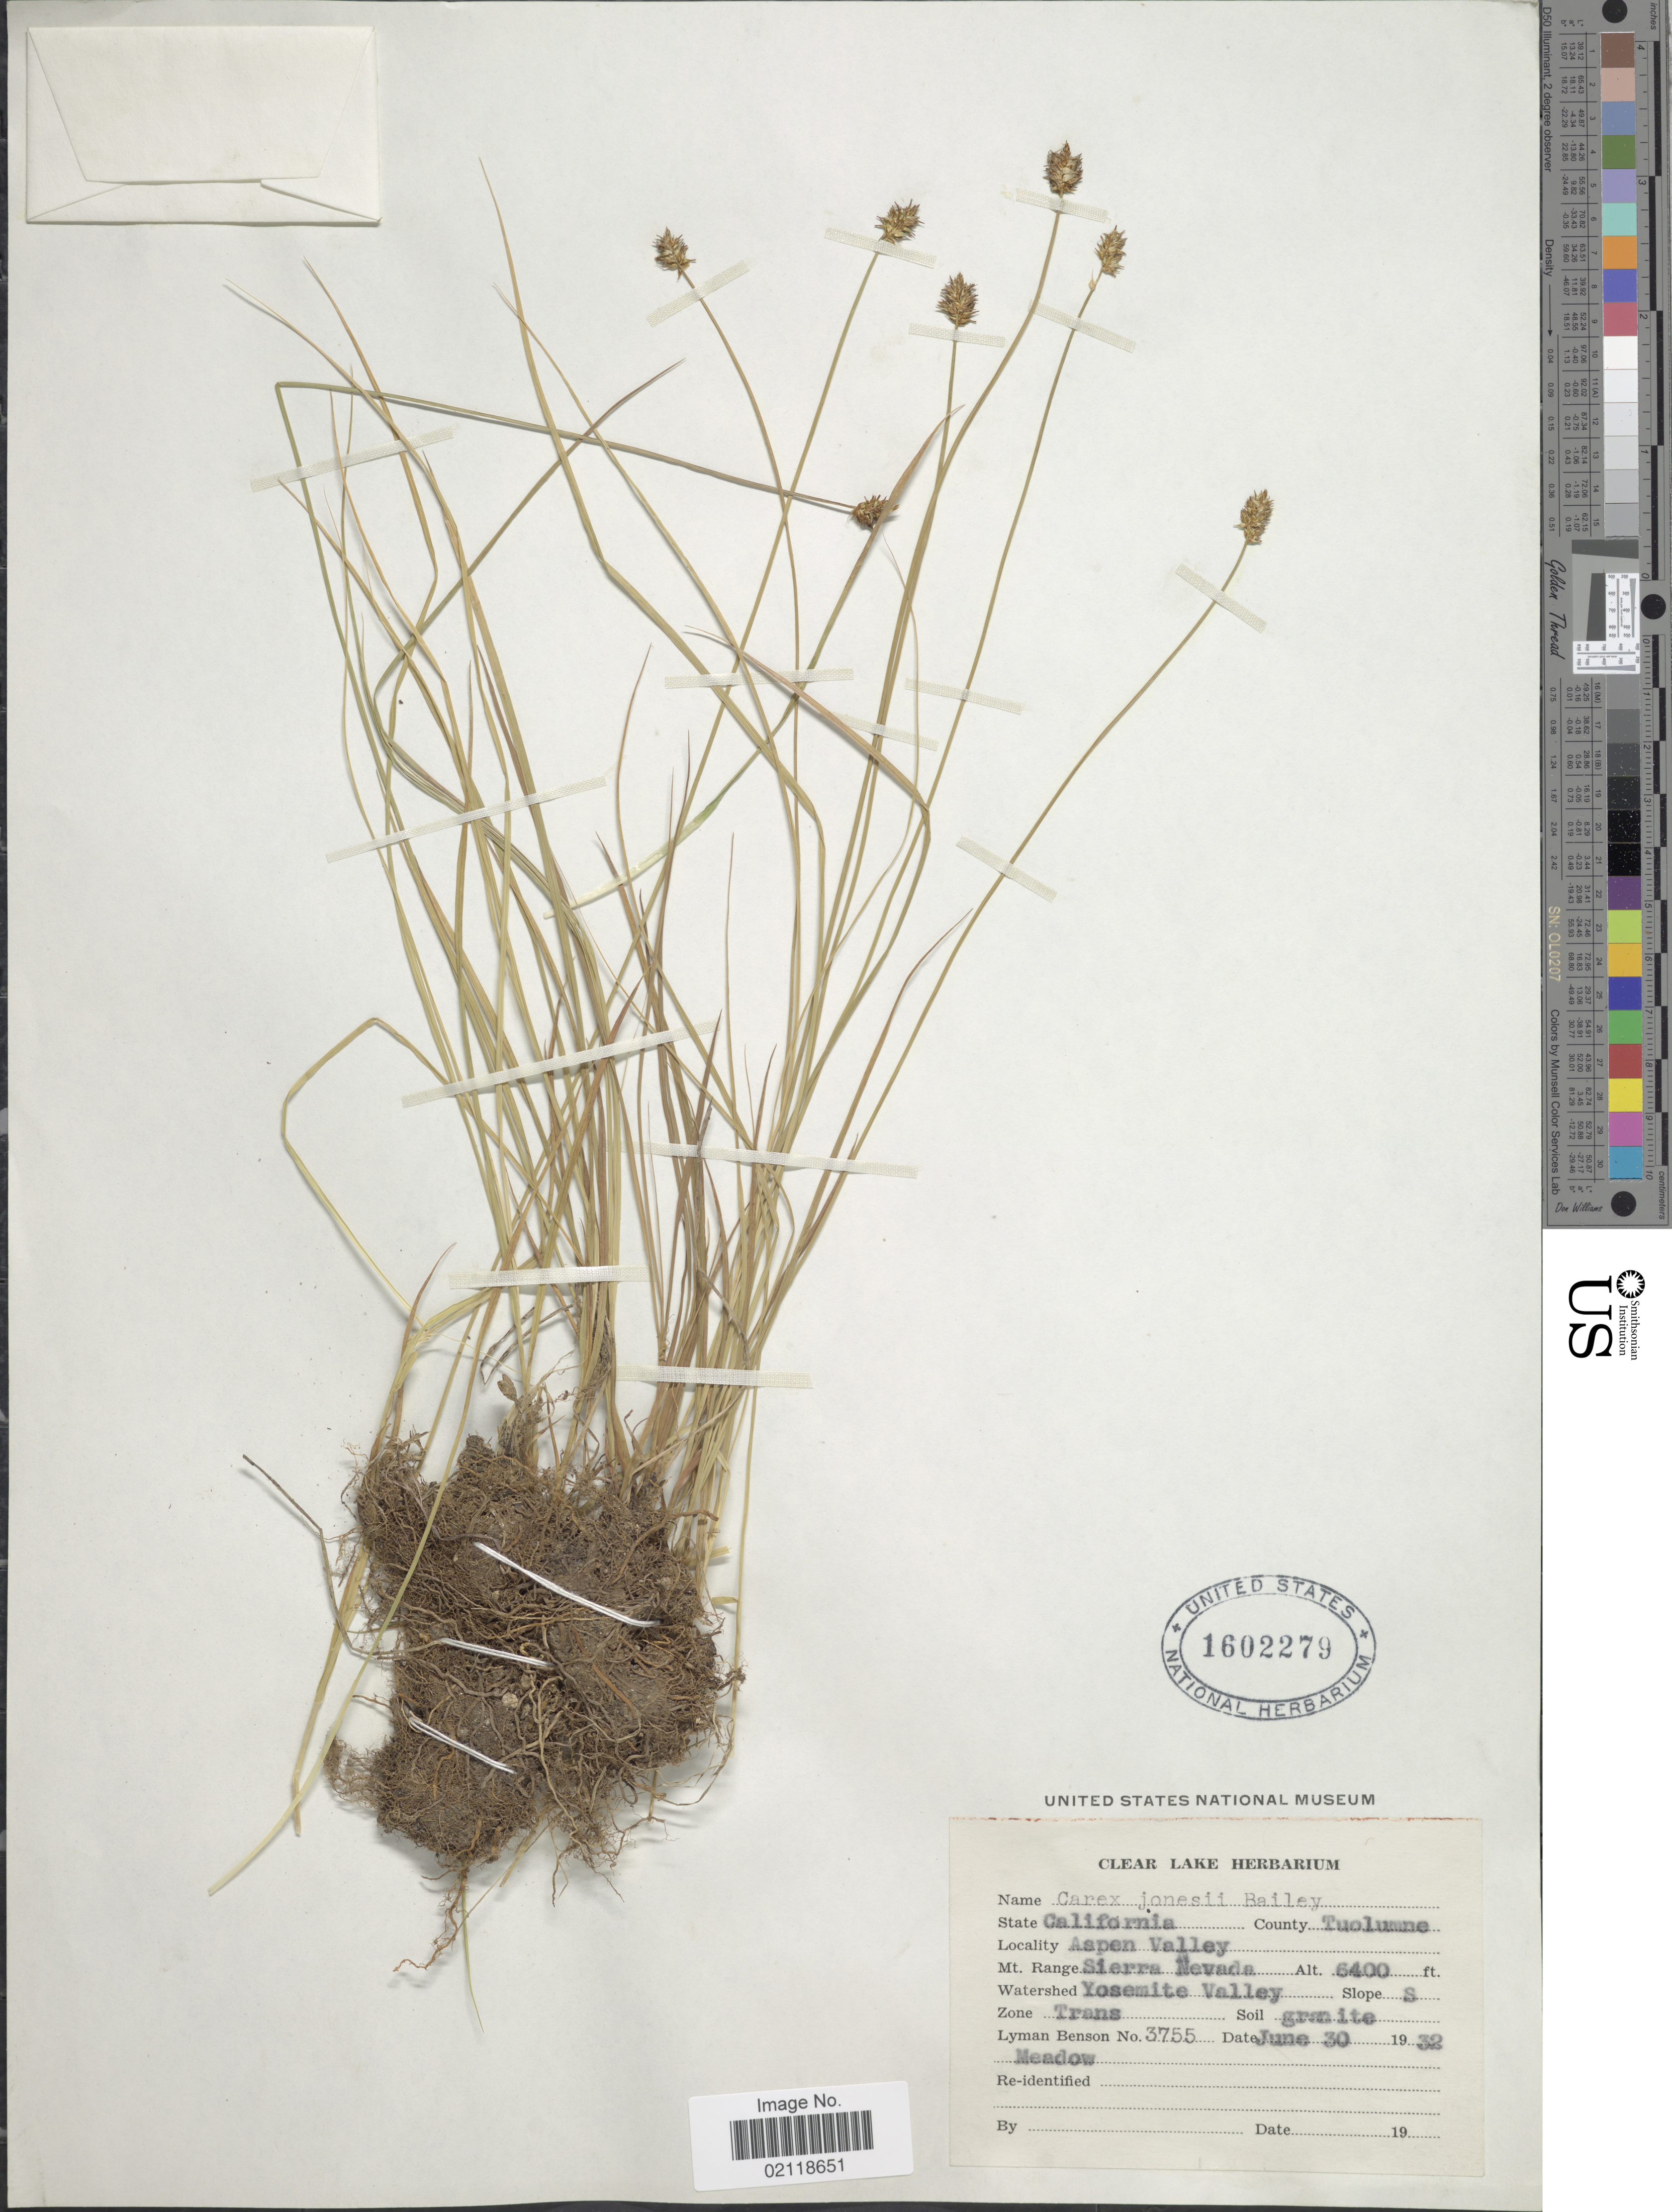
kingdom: Plantae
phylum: Tracheophyta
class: Liliopsida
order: Poales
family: Cyperaceae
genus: Carex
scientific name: Carex jonesii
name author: L.H. Bailey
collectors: L. D. Benson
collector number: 3755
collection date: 1932-06-30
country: United States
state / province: California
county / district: Tuolumne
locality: County Tuolumne, Aspen Valley, Sierra Nevada, Yosemite Valley.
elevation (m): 1951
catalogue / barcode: US 1602279